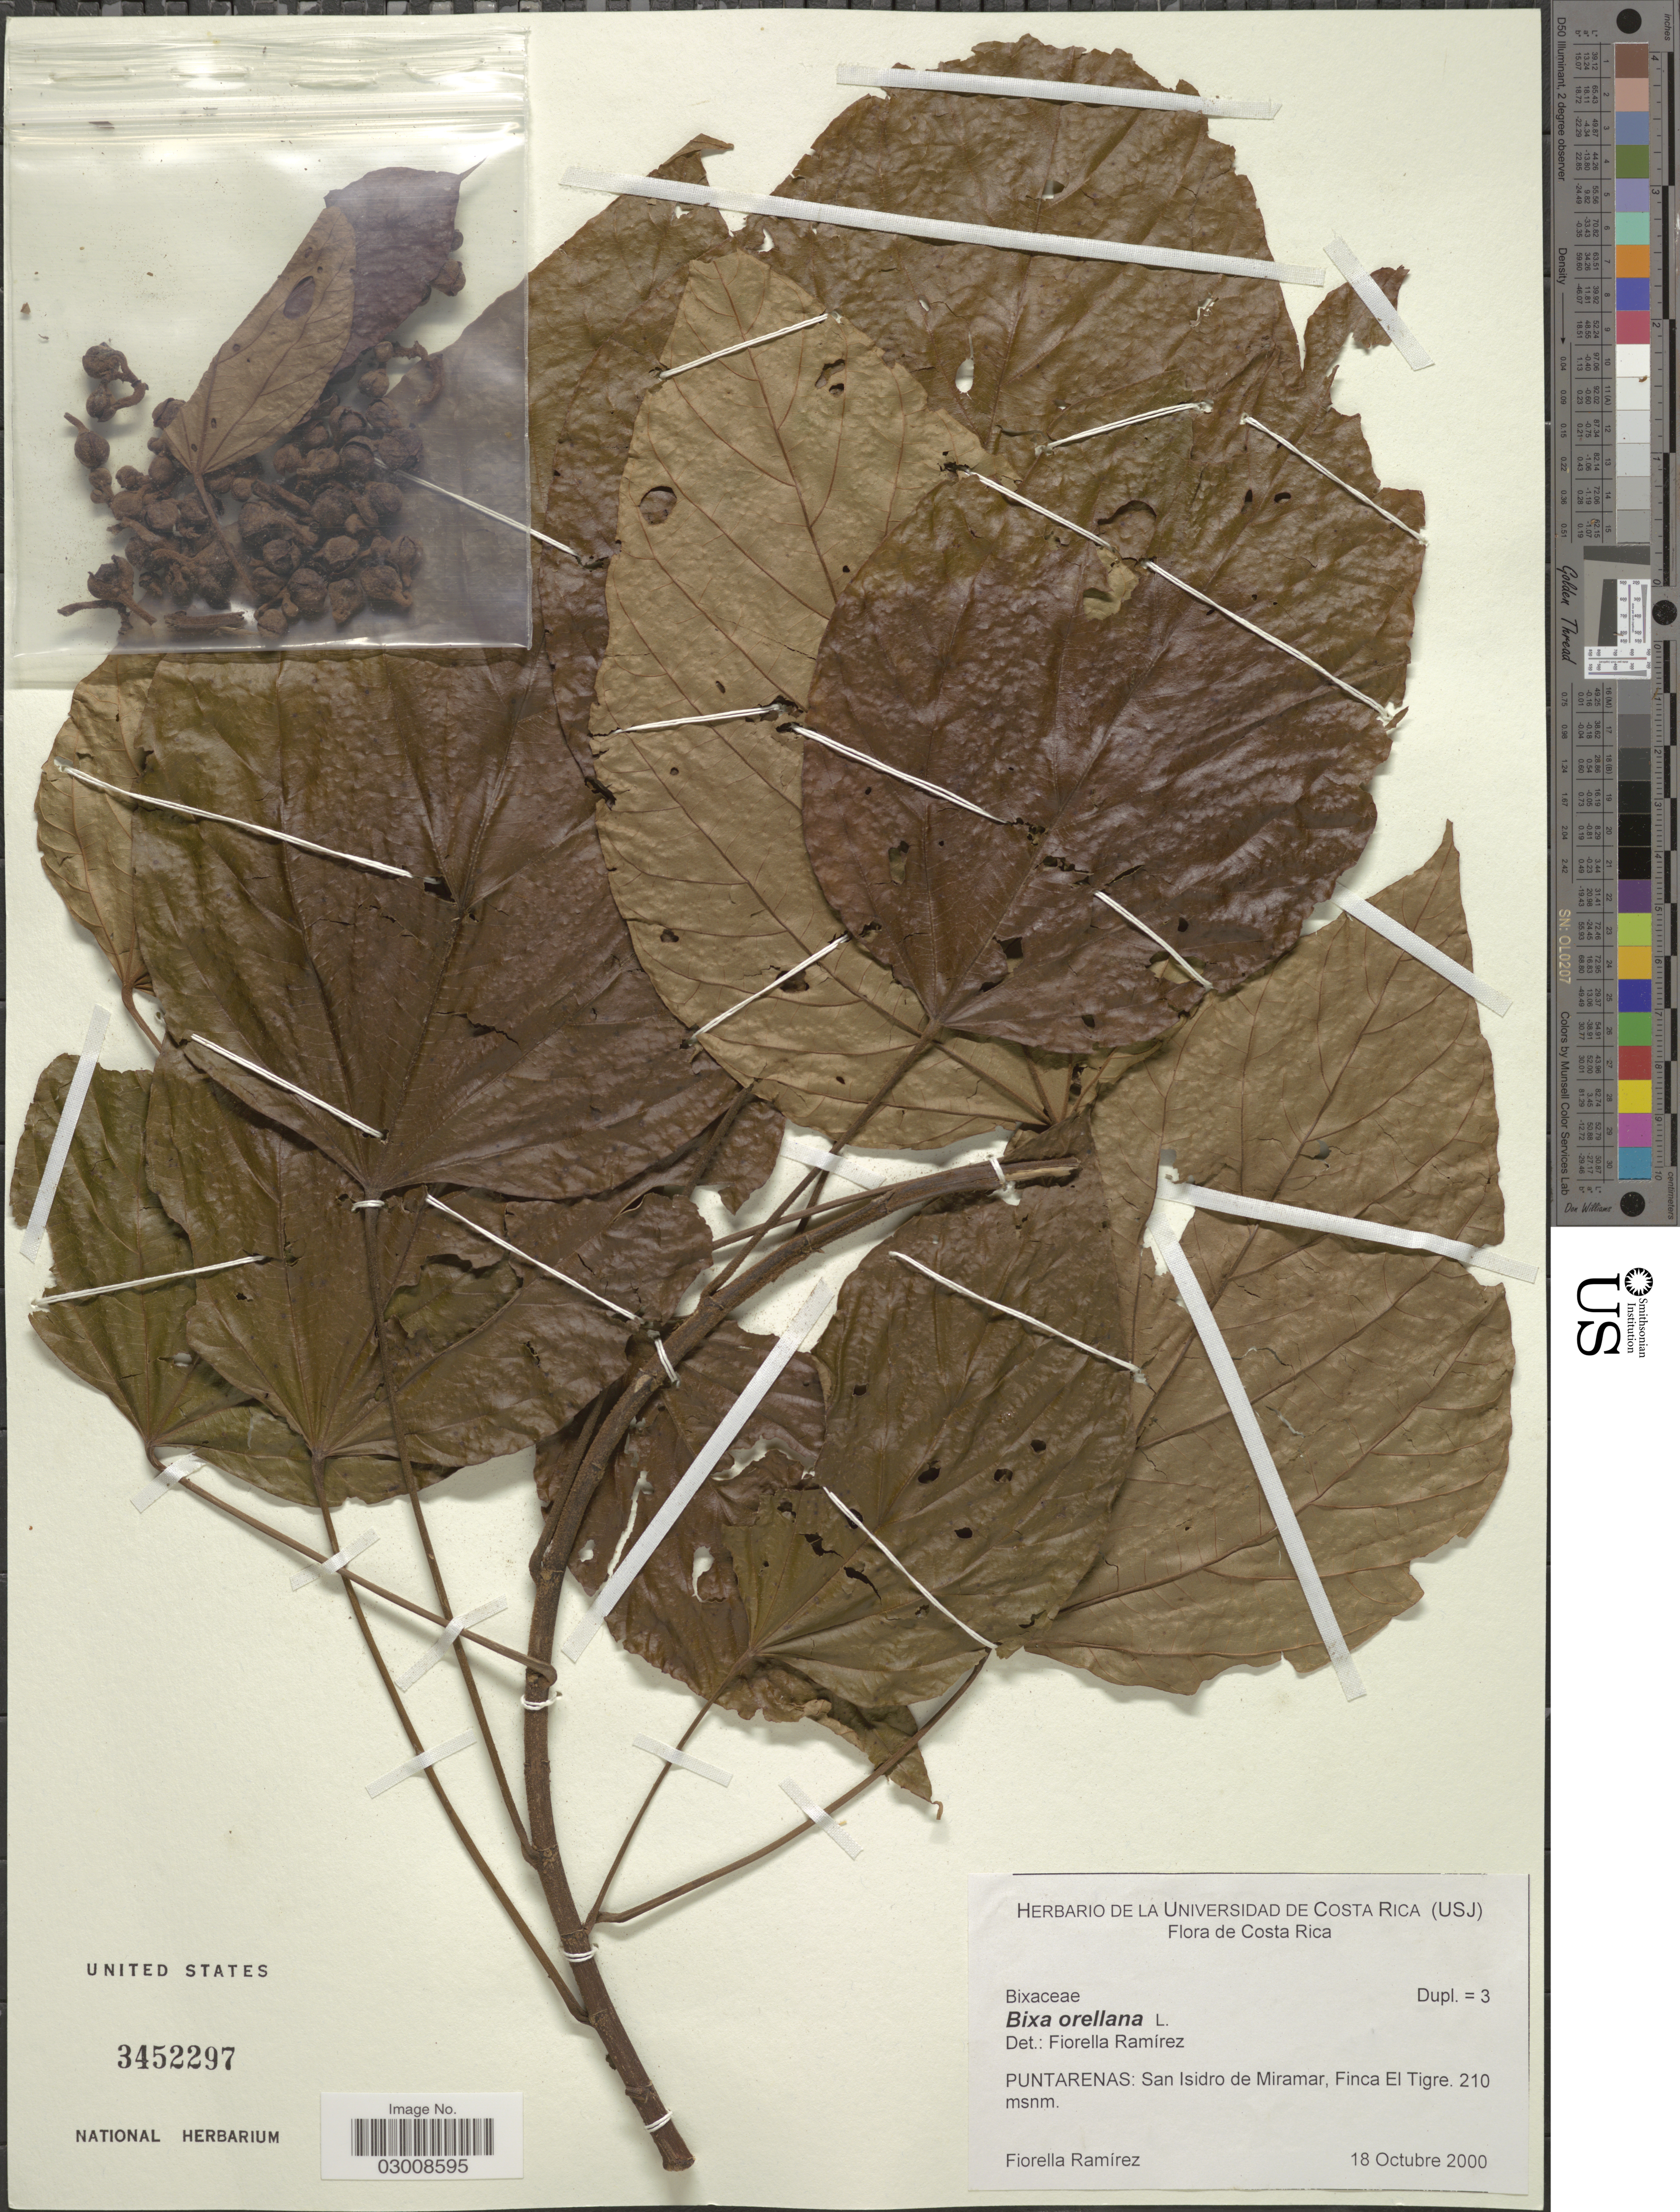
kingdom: Plantae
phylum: Tracheophyta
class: Magnoliopsida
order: Malvales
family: Bixaceae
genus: Bixa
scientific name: Bixa orellana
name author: L.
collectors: F. Ramirez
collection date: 2000-10-18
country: Costa Rica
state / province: Puntarenas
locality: San Isidro de Miramar, Finca El Tigre.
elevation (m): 210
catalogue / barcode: US 3452297